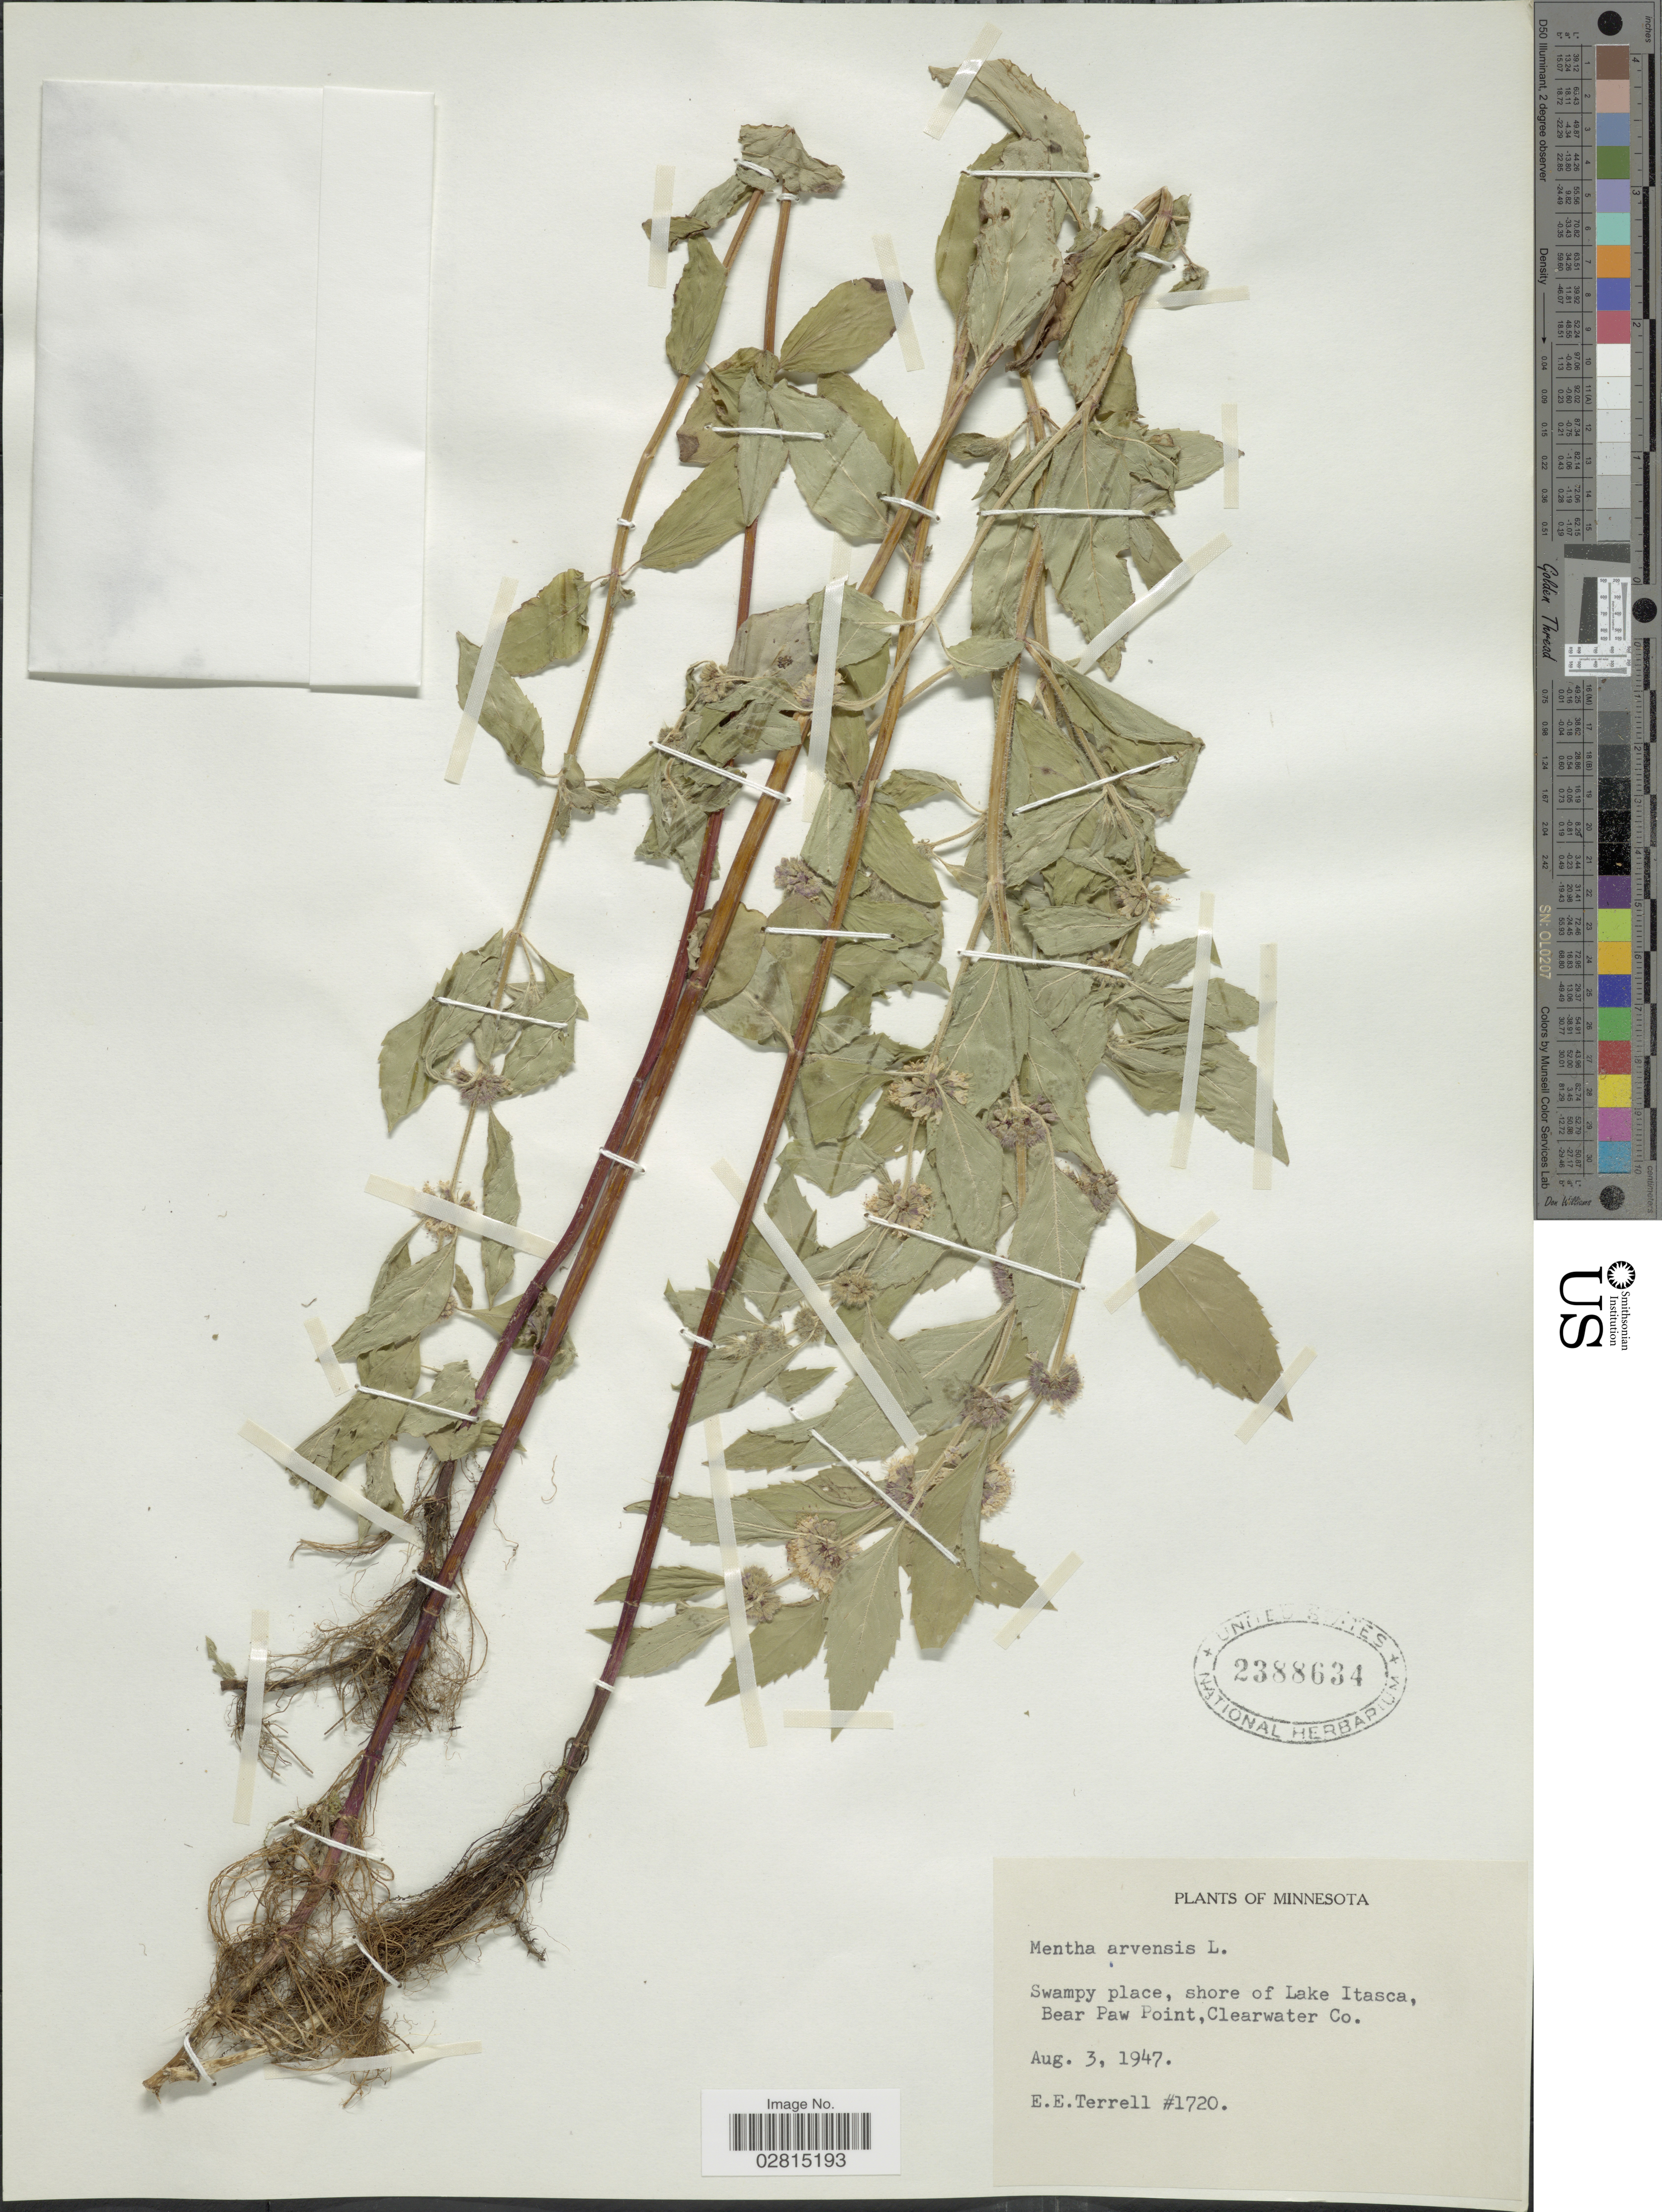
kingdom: Plantae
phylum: Tracheophyta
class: Magnoliopsida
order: Lamiales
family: Lamiaceae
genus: Mentha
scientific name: Mentha arvensis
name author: L.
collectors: E. E. Terrell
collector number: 1720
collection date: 1947-08-03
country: United States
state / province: Minnesota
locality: Shore of Lake Itasca, Bear Paw Point, Clearwater Co.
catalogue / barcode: US 2388634